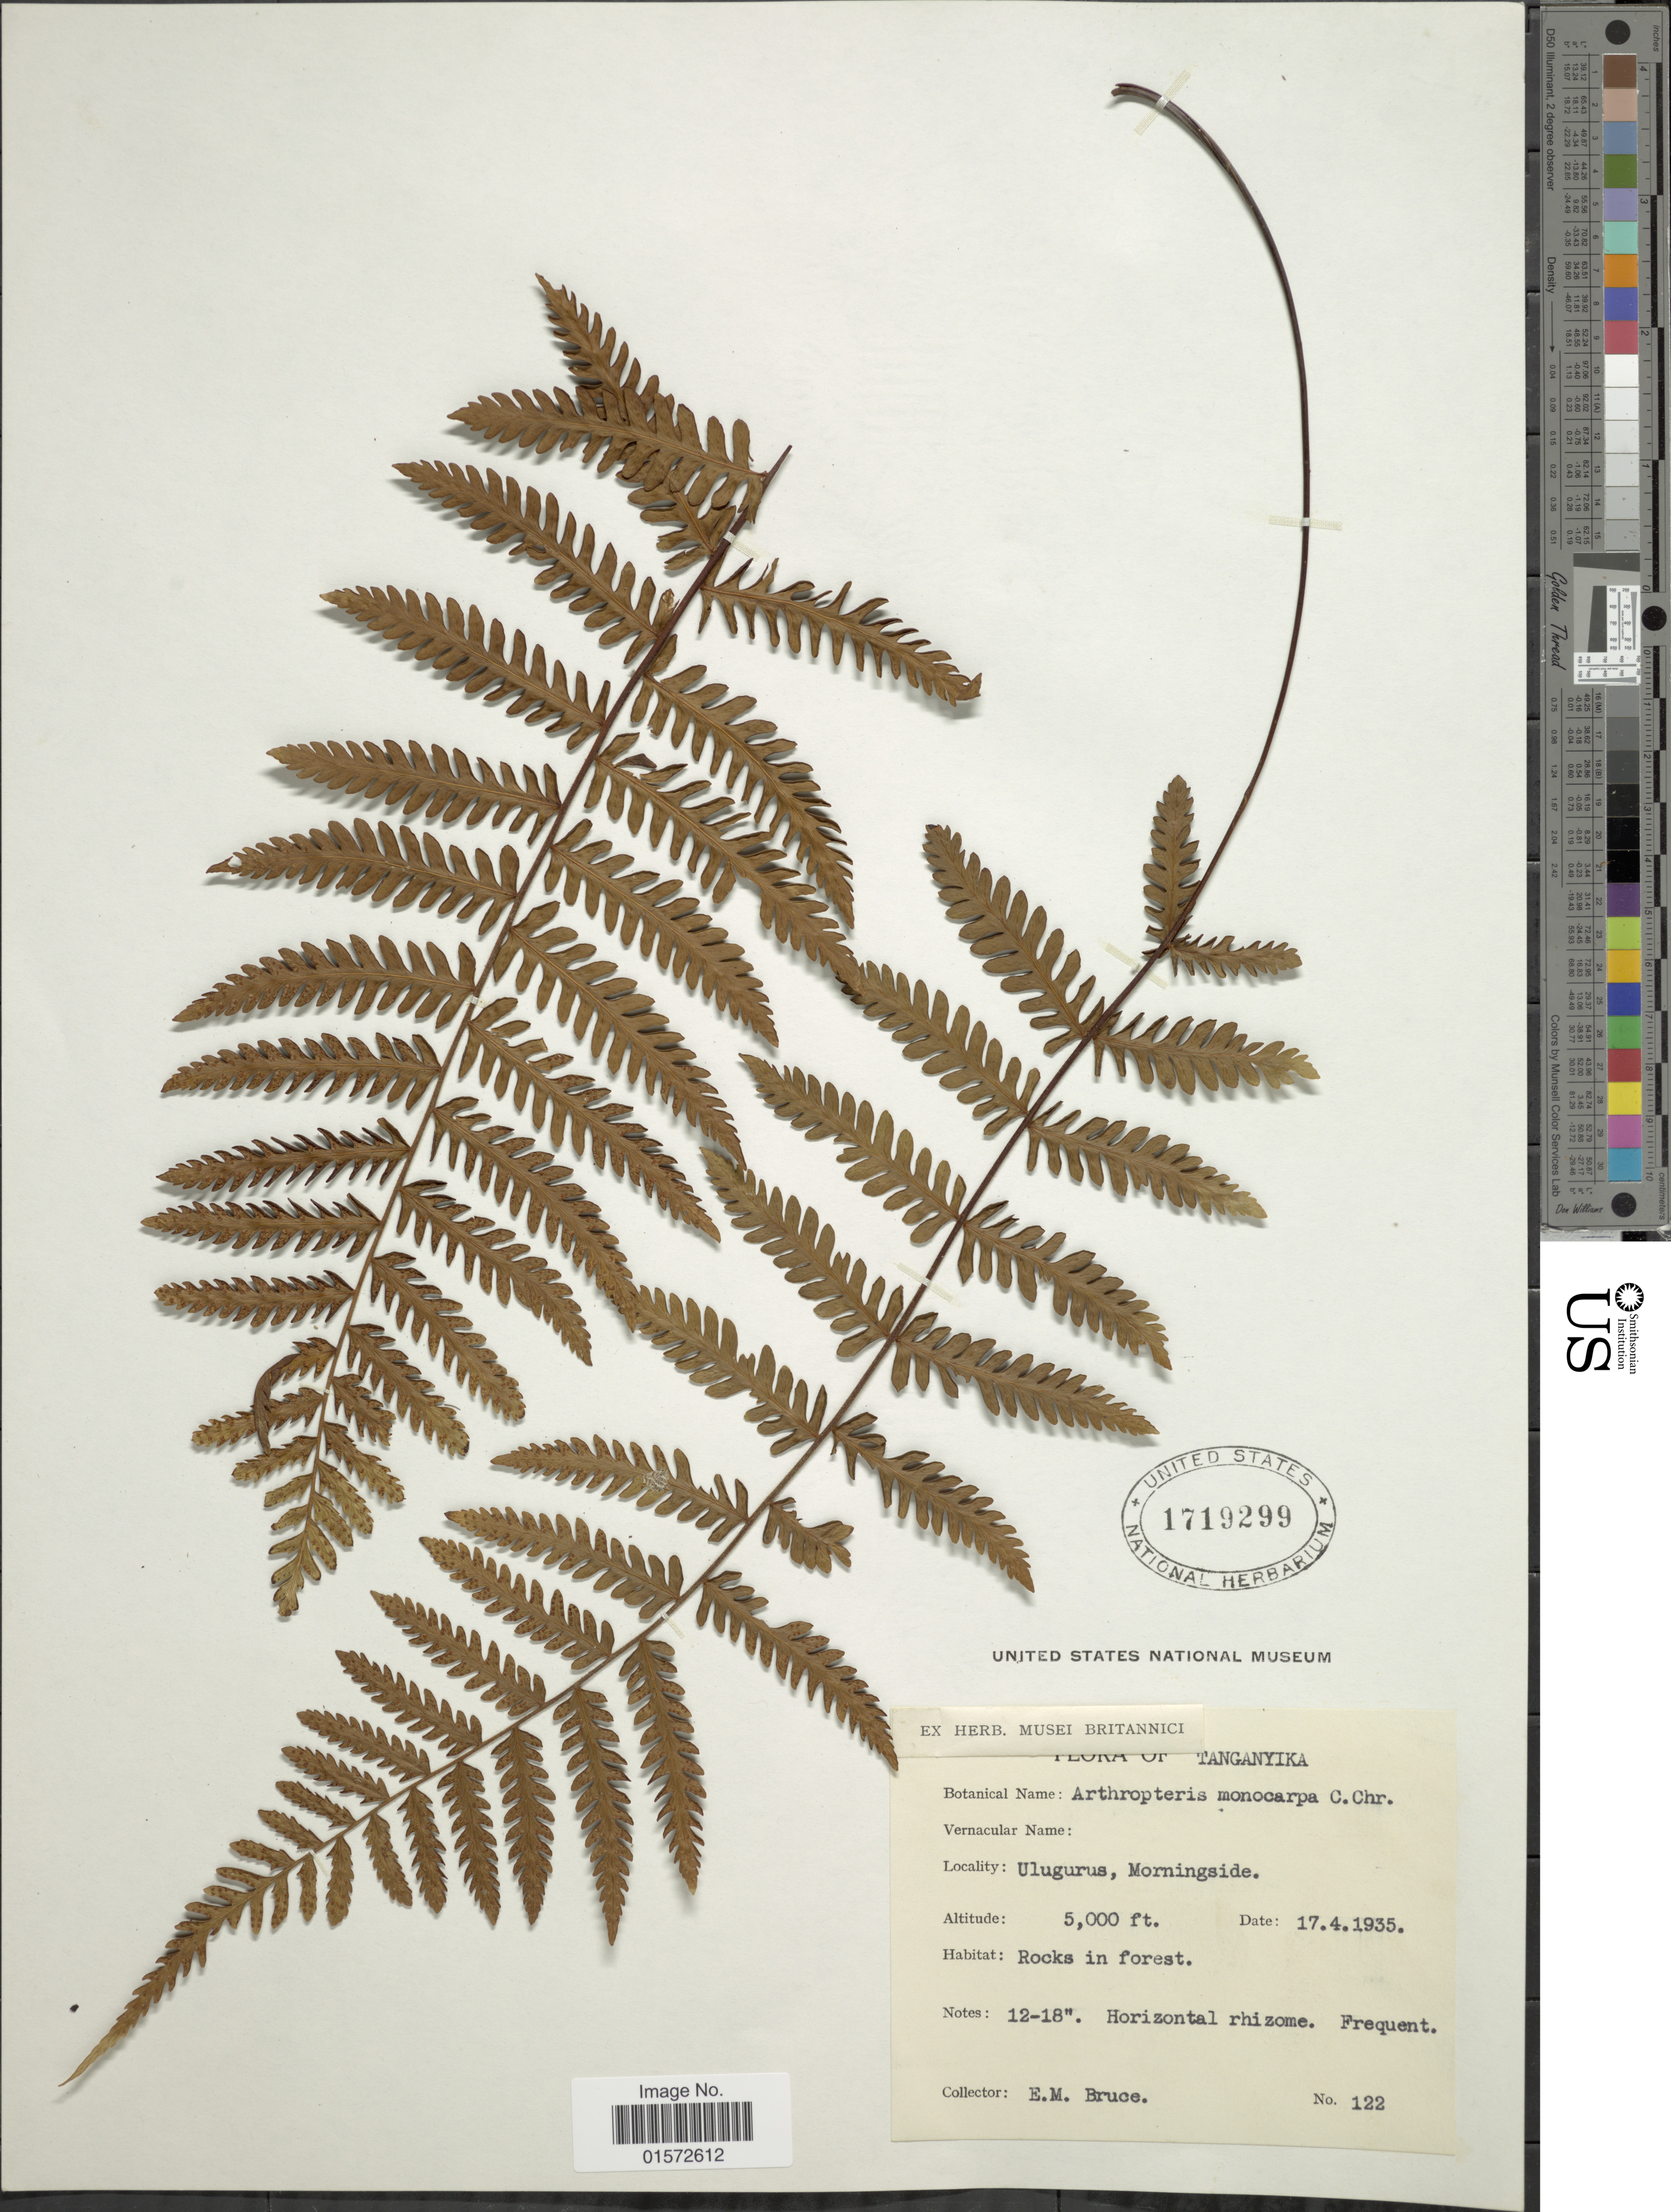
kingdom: Plantae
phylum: Tracheophyta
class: Polypodiopsida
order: Polypodiales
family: Tectariaceae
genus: Arthropteris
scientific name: Arthropteris monocarpa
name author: (Cordem.) C. Chr.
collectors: E. Bruce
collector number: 122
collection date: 1935-04-17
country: Tanzania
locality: Tanganyika. Ulugurus, Morningside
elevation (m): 1524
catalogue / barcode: US 1719299